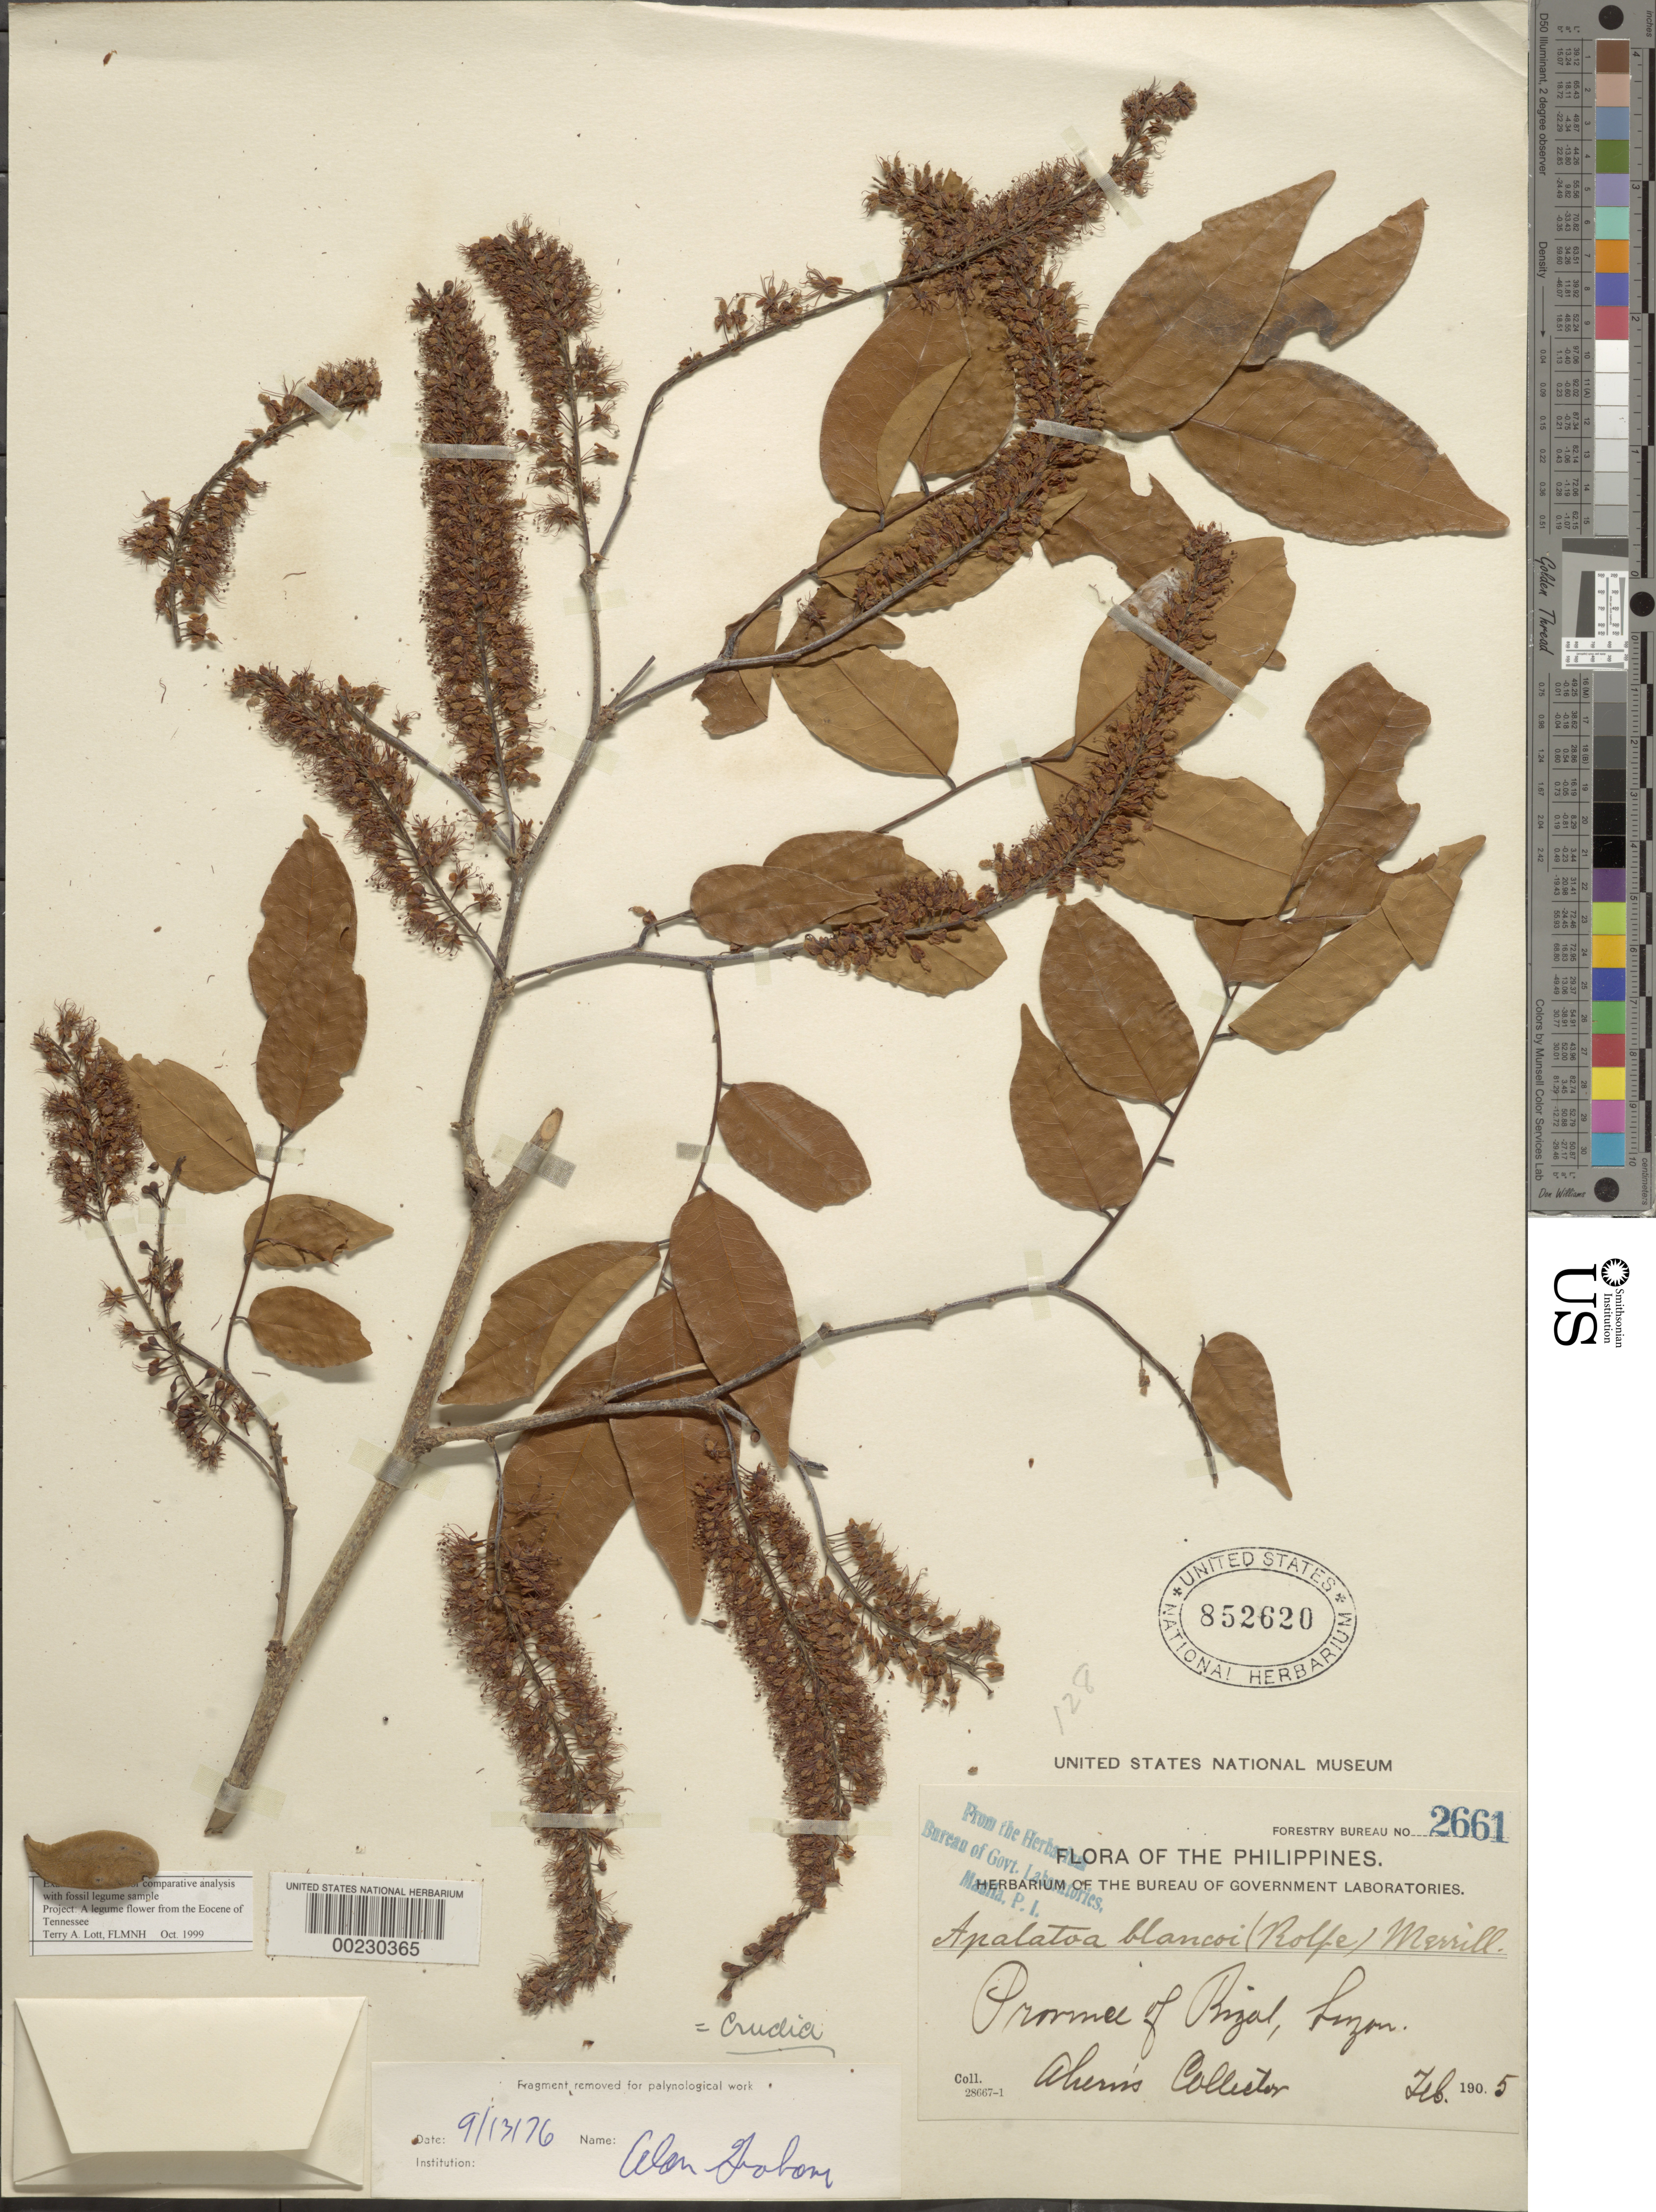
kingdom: Plantae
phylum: Tracheophyta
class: Magnoliopsida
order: Fabales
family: Fabaceae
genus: Crudia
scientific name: Crudia blancoi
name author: Rolfe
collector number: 2661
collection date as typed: Feb 1905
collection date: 1905-02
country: Philippines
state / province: Calabarzon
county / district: Rizal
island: Luzon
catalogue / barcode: US 852620